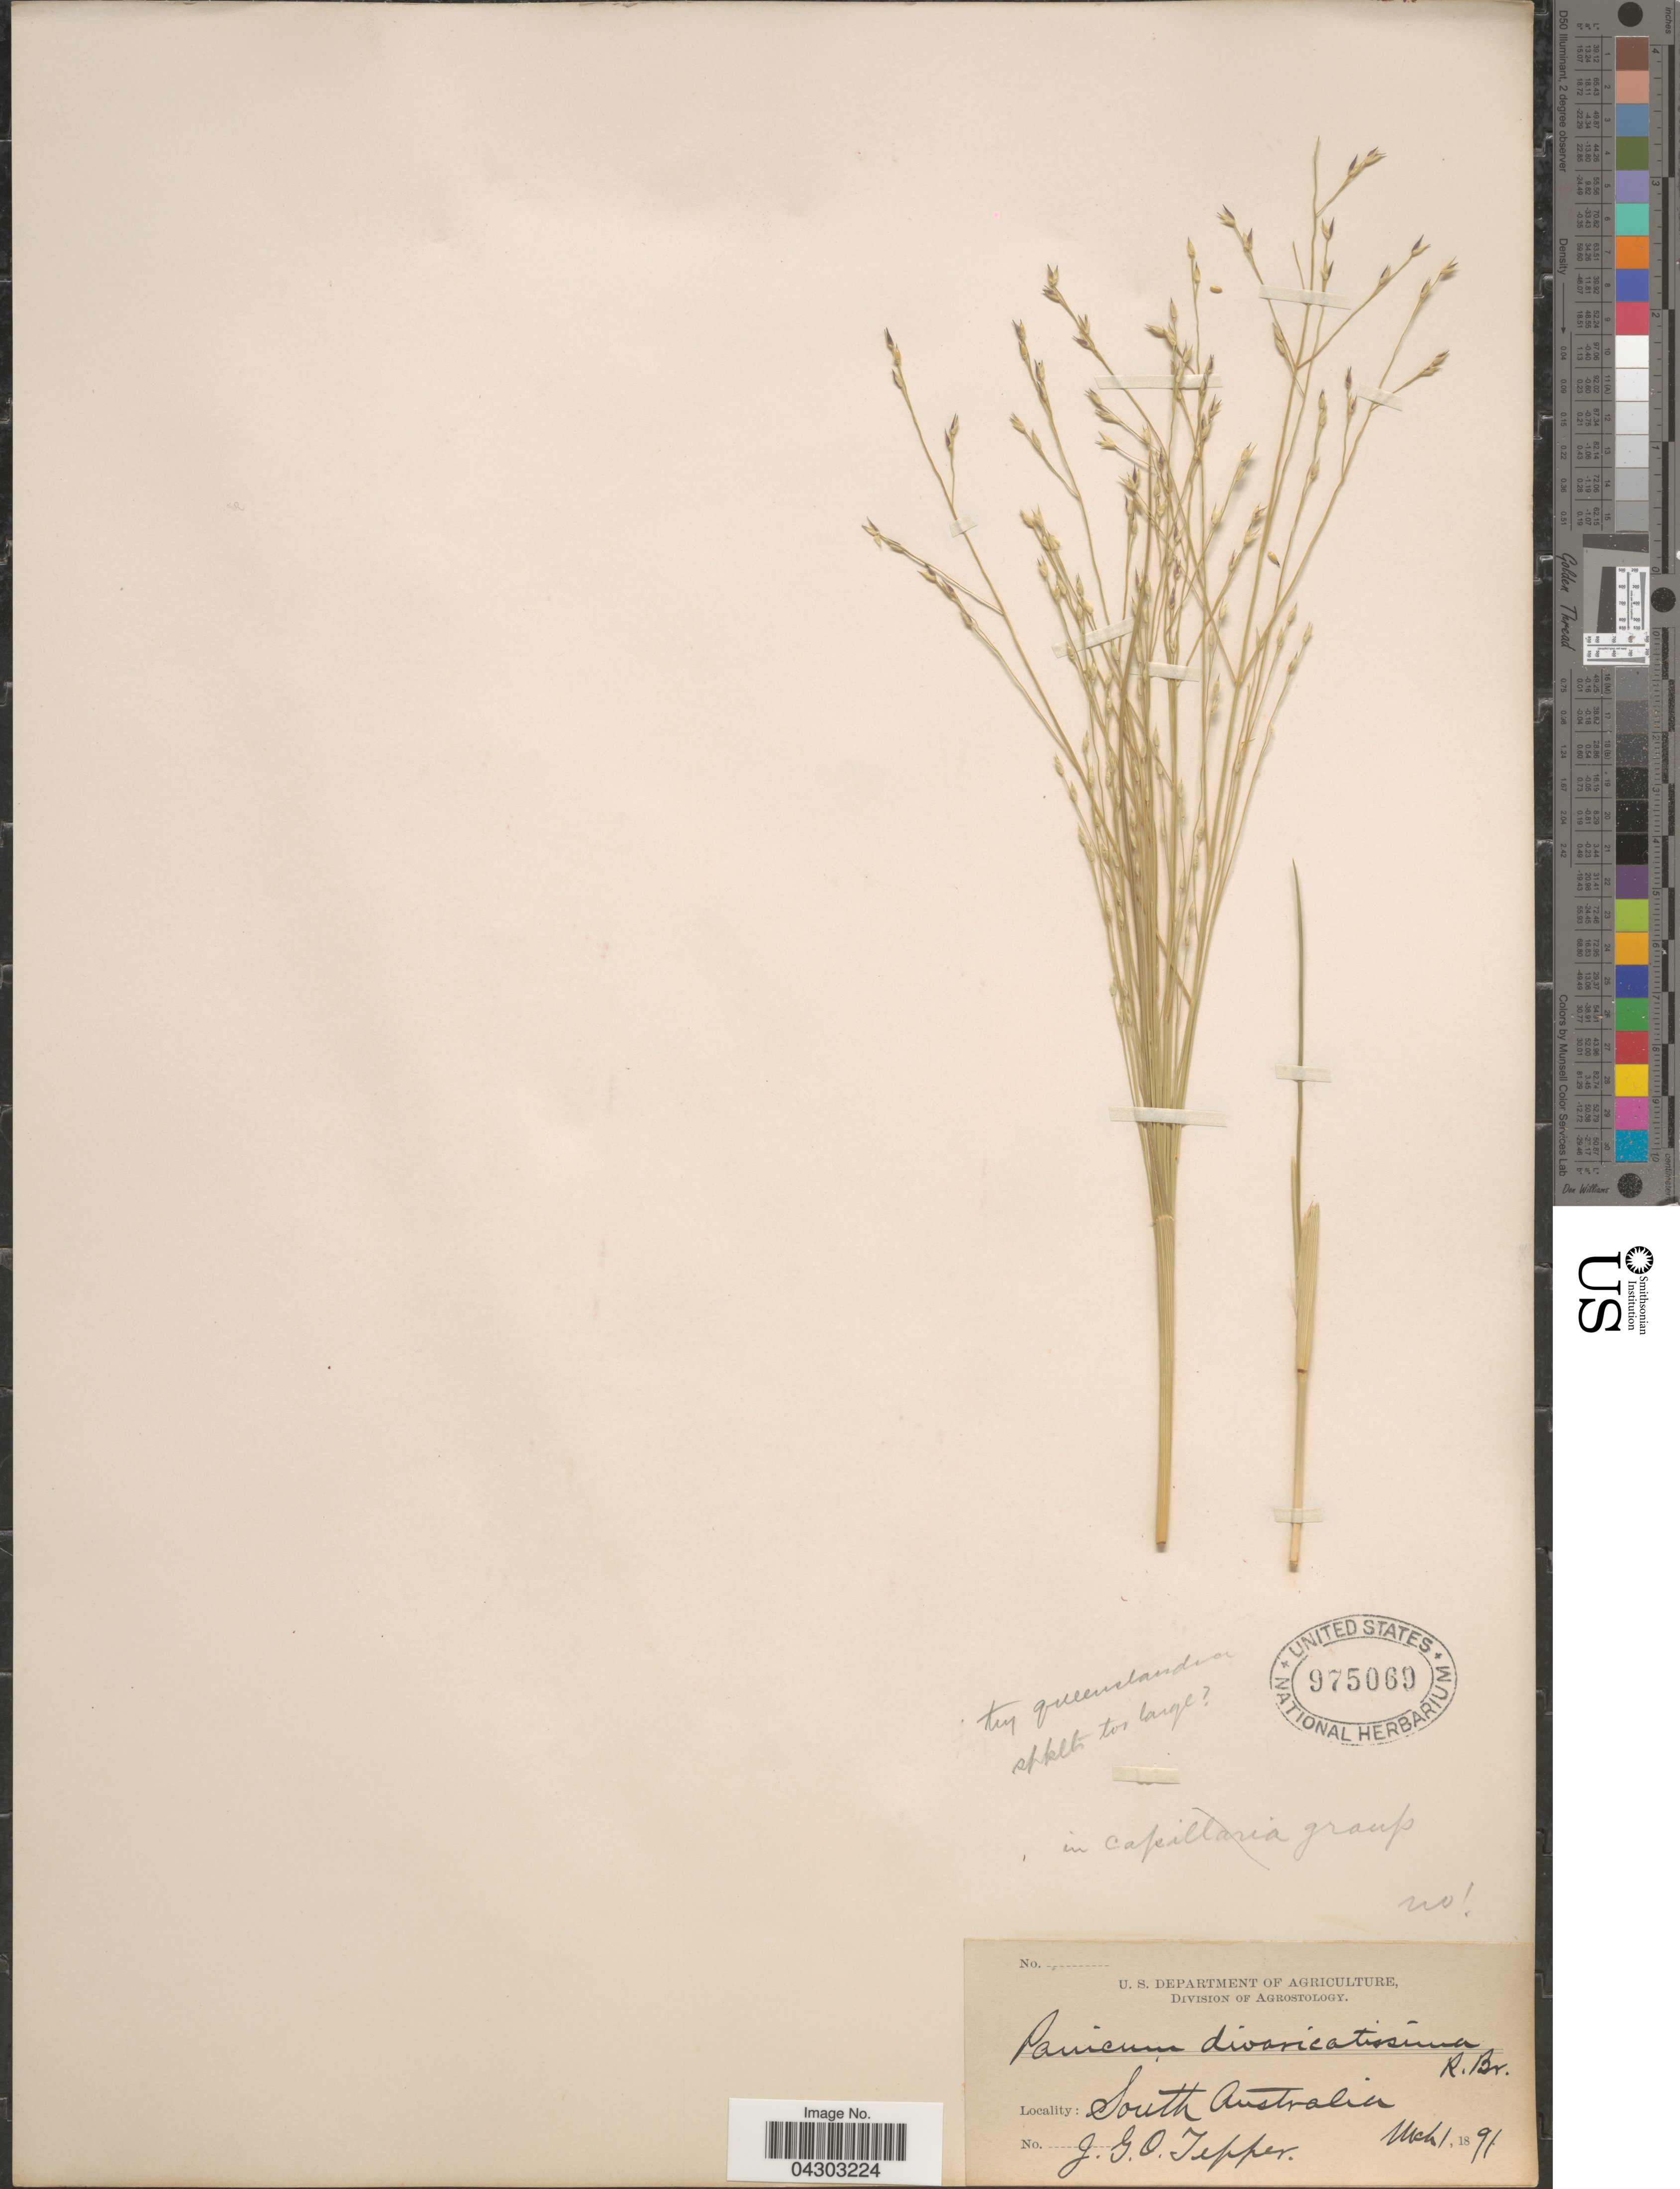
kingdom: Plantae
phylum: Tracheophyta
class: Liliopsida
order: Poales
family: Poaceae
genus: Panicum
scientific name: Panicum trachyrhachis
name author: Benth.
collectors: J. Tepper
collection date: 1891-03-01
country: Australia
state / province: South Australia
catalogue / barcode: US 975069